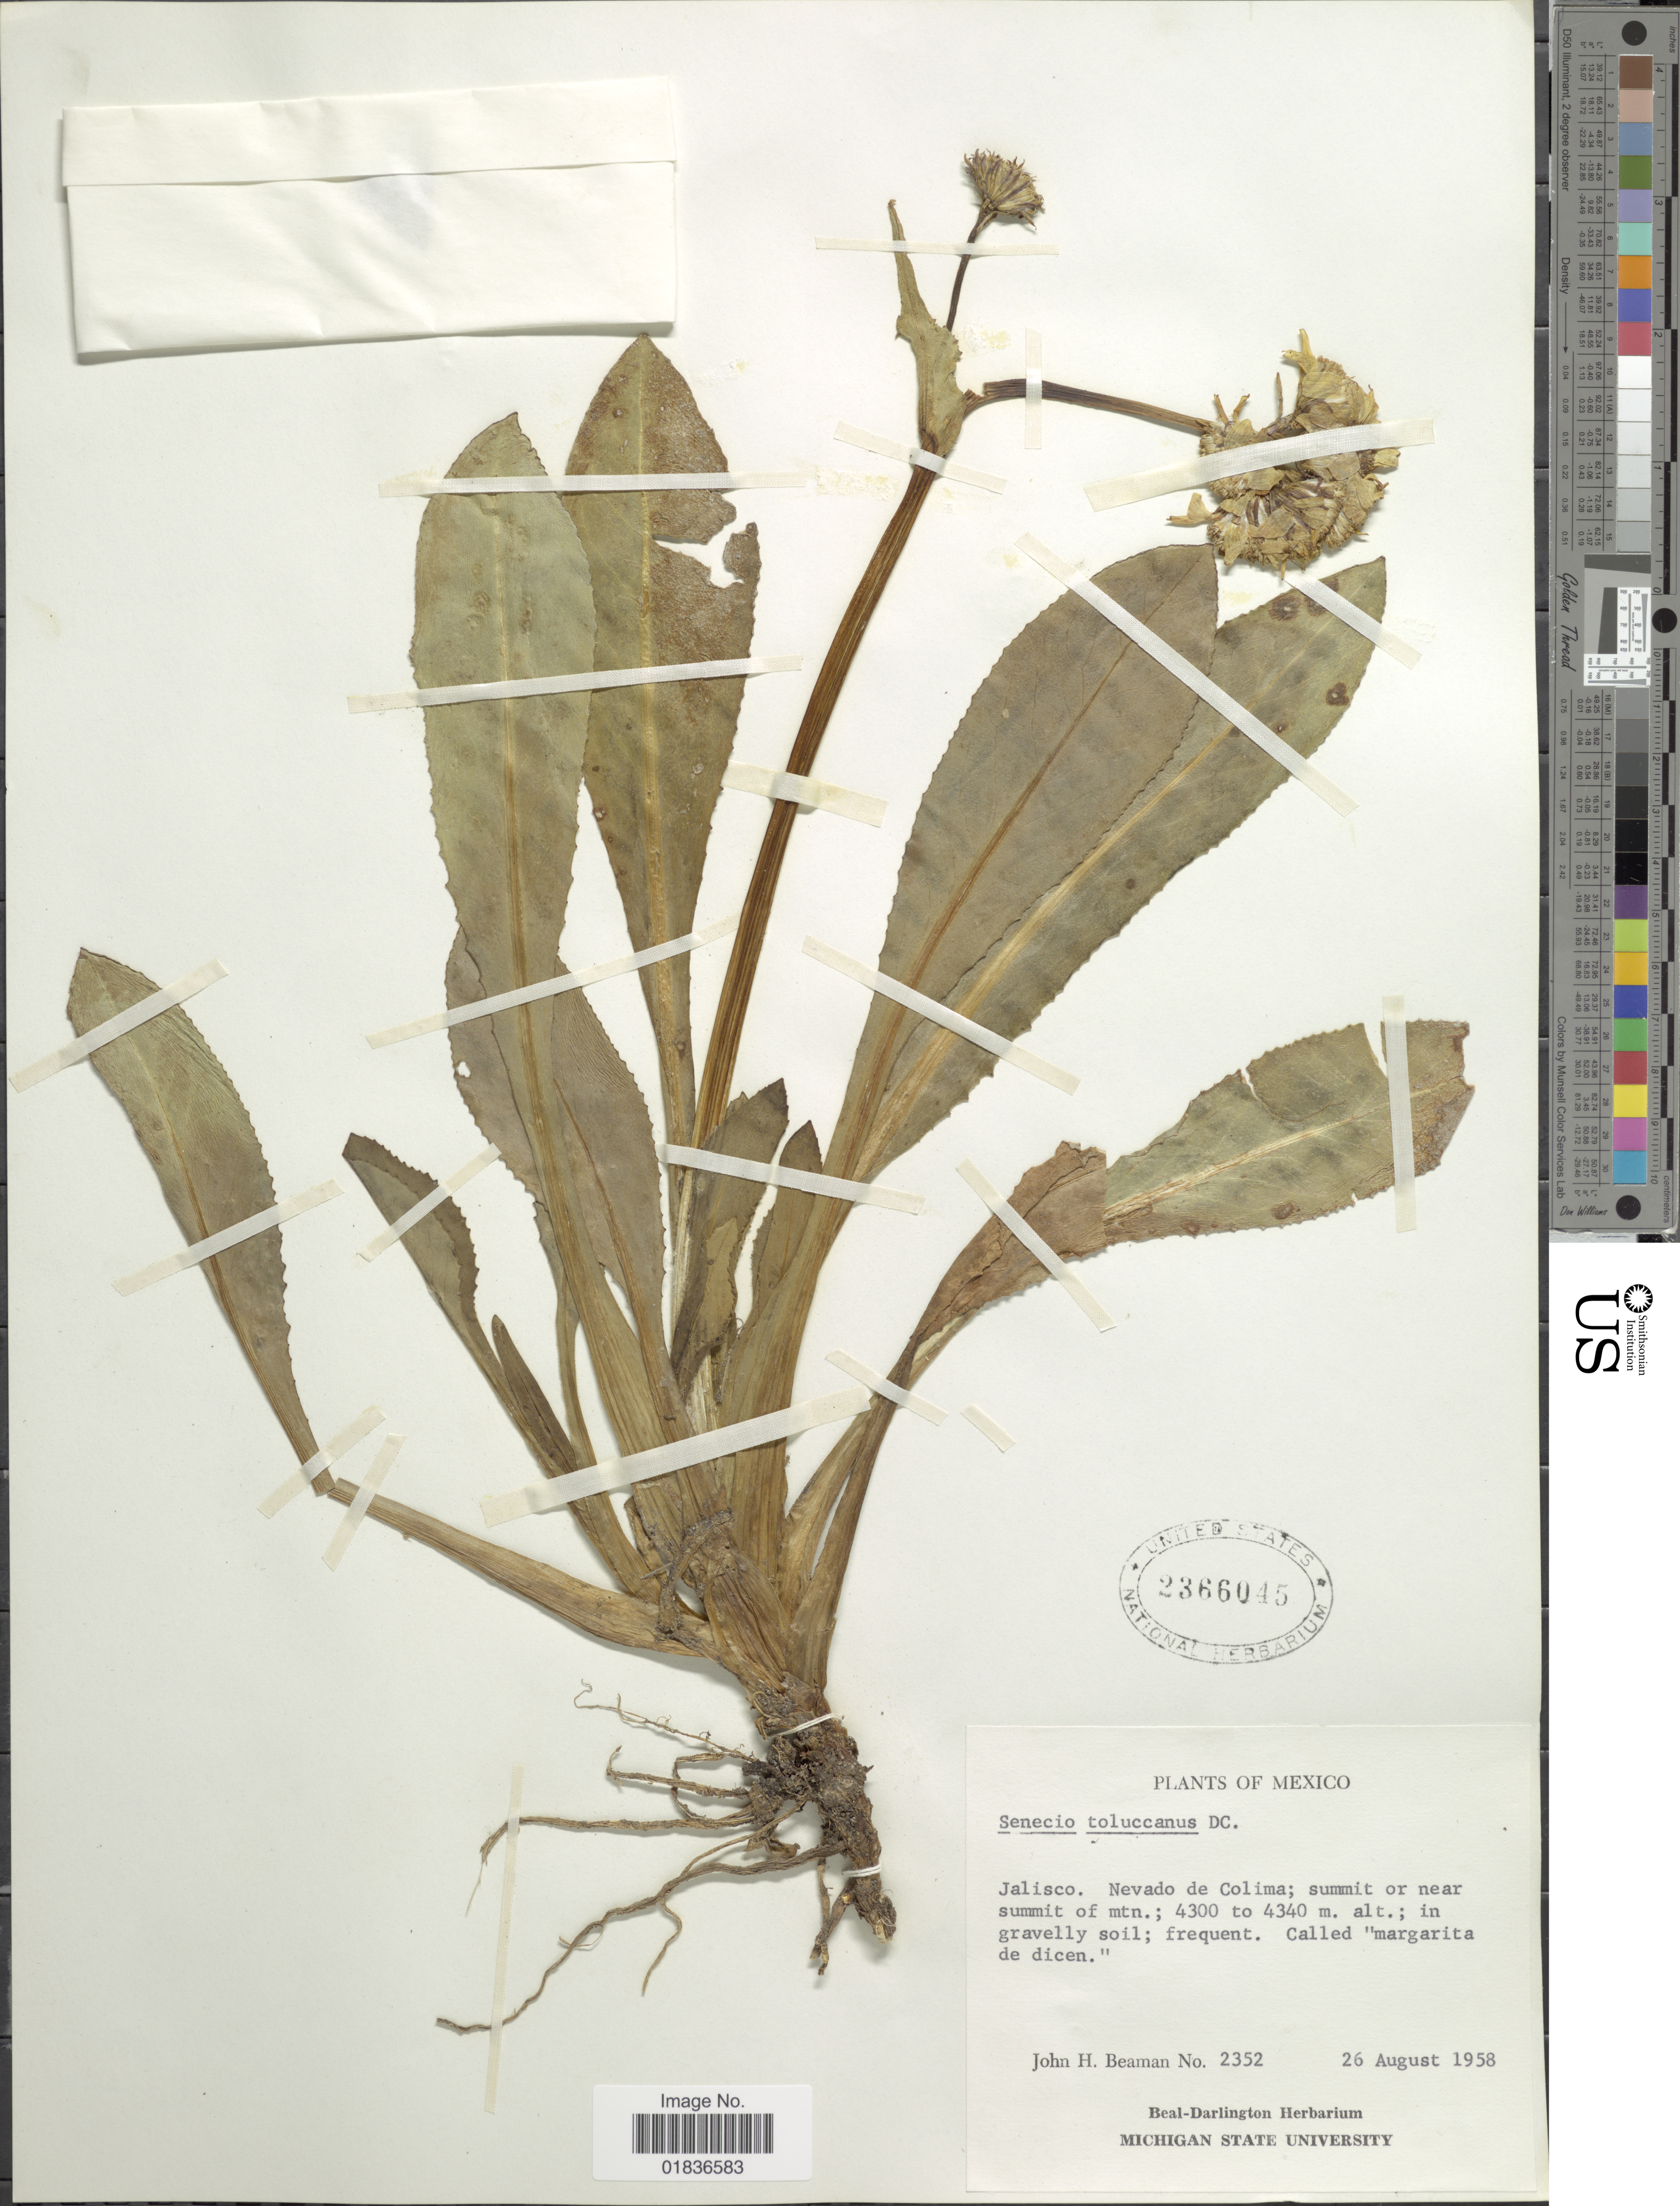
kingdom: Plantae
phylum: Tracheophyta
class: Magnoliopsida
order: Asterales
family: Asteraceae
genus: Senecio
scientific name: Senecio toluccanus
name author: DC.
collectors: J. H. Beaman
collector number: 2352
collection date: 1958-08-26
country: Mexico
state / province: Jalisco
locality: Nevado de Colima; summit or near summit of mtn.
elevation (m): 4300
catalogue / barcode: US 2366045